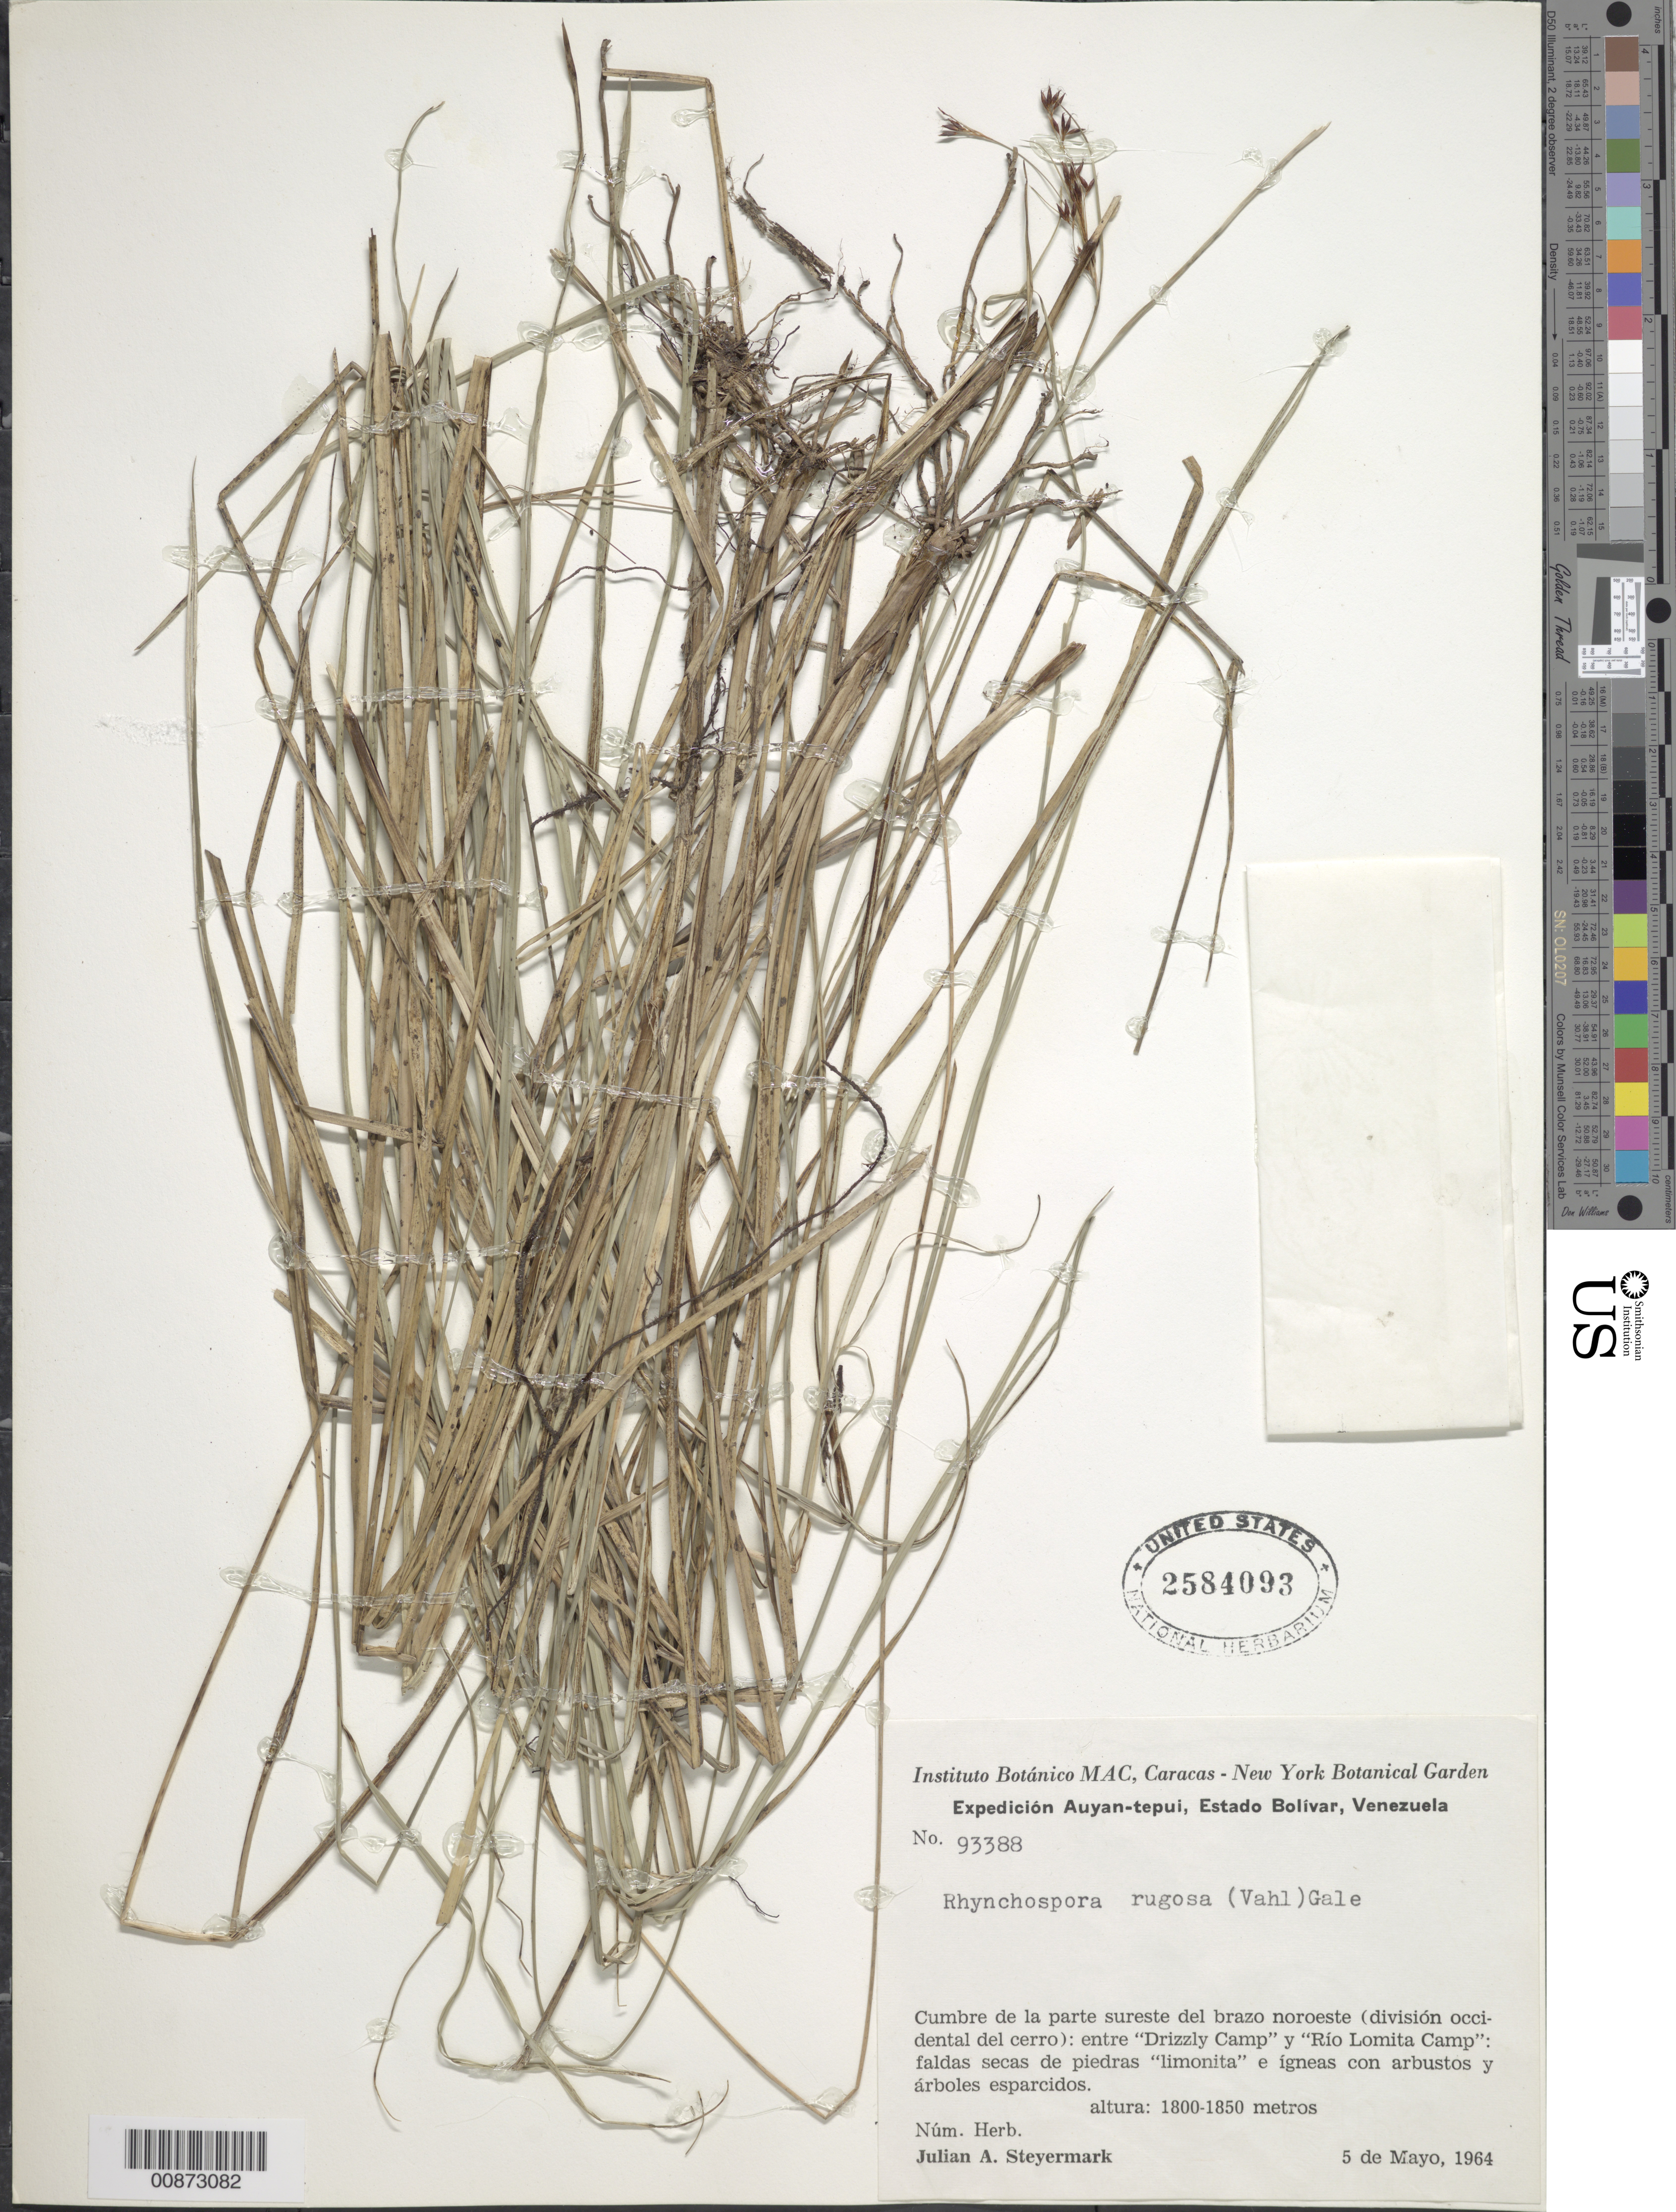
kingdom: Plantae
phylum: Tracheophyta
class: Liliopsida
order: Poales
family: Cyperaceae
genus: Rhynchospora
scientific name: Rhynchospora rugosa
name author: (Vahl) Gale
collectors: J. Steyermark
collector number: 93388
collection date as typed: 5-May-64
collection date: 1964-05-05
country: Venezuela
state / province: Bolívar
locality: Auyan-tepuí, cumbre de la parte sureste del brazo noroeste (division occidental del cerro): entre "Drizzly Camp" y "Río Lomita Camp"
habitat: Faldas secas de piedras "limonita" e igneas con arubstos y arbolse esparcidos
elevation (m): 1800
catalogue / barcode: US 2584093